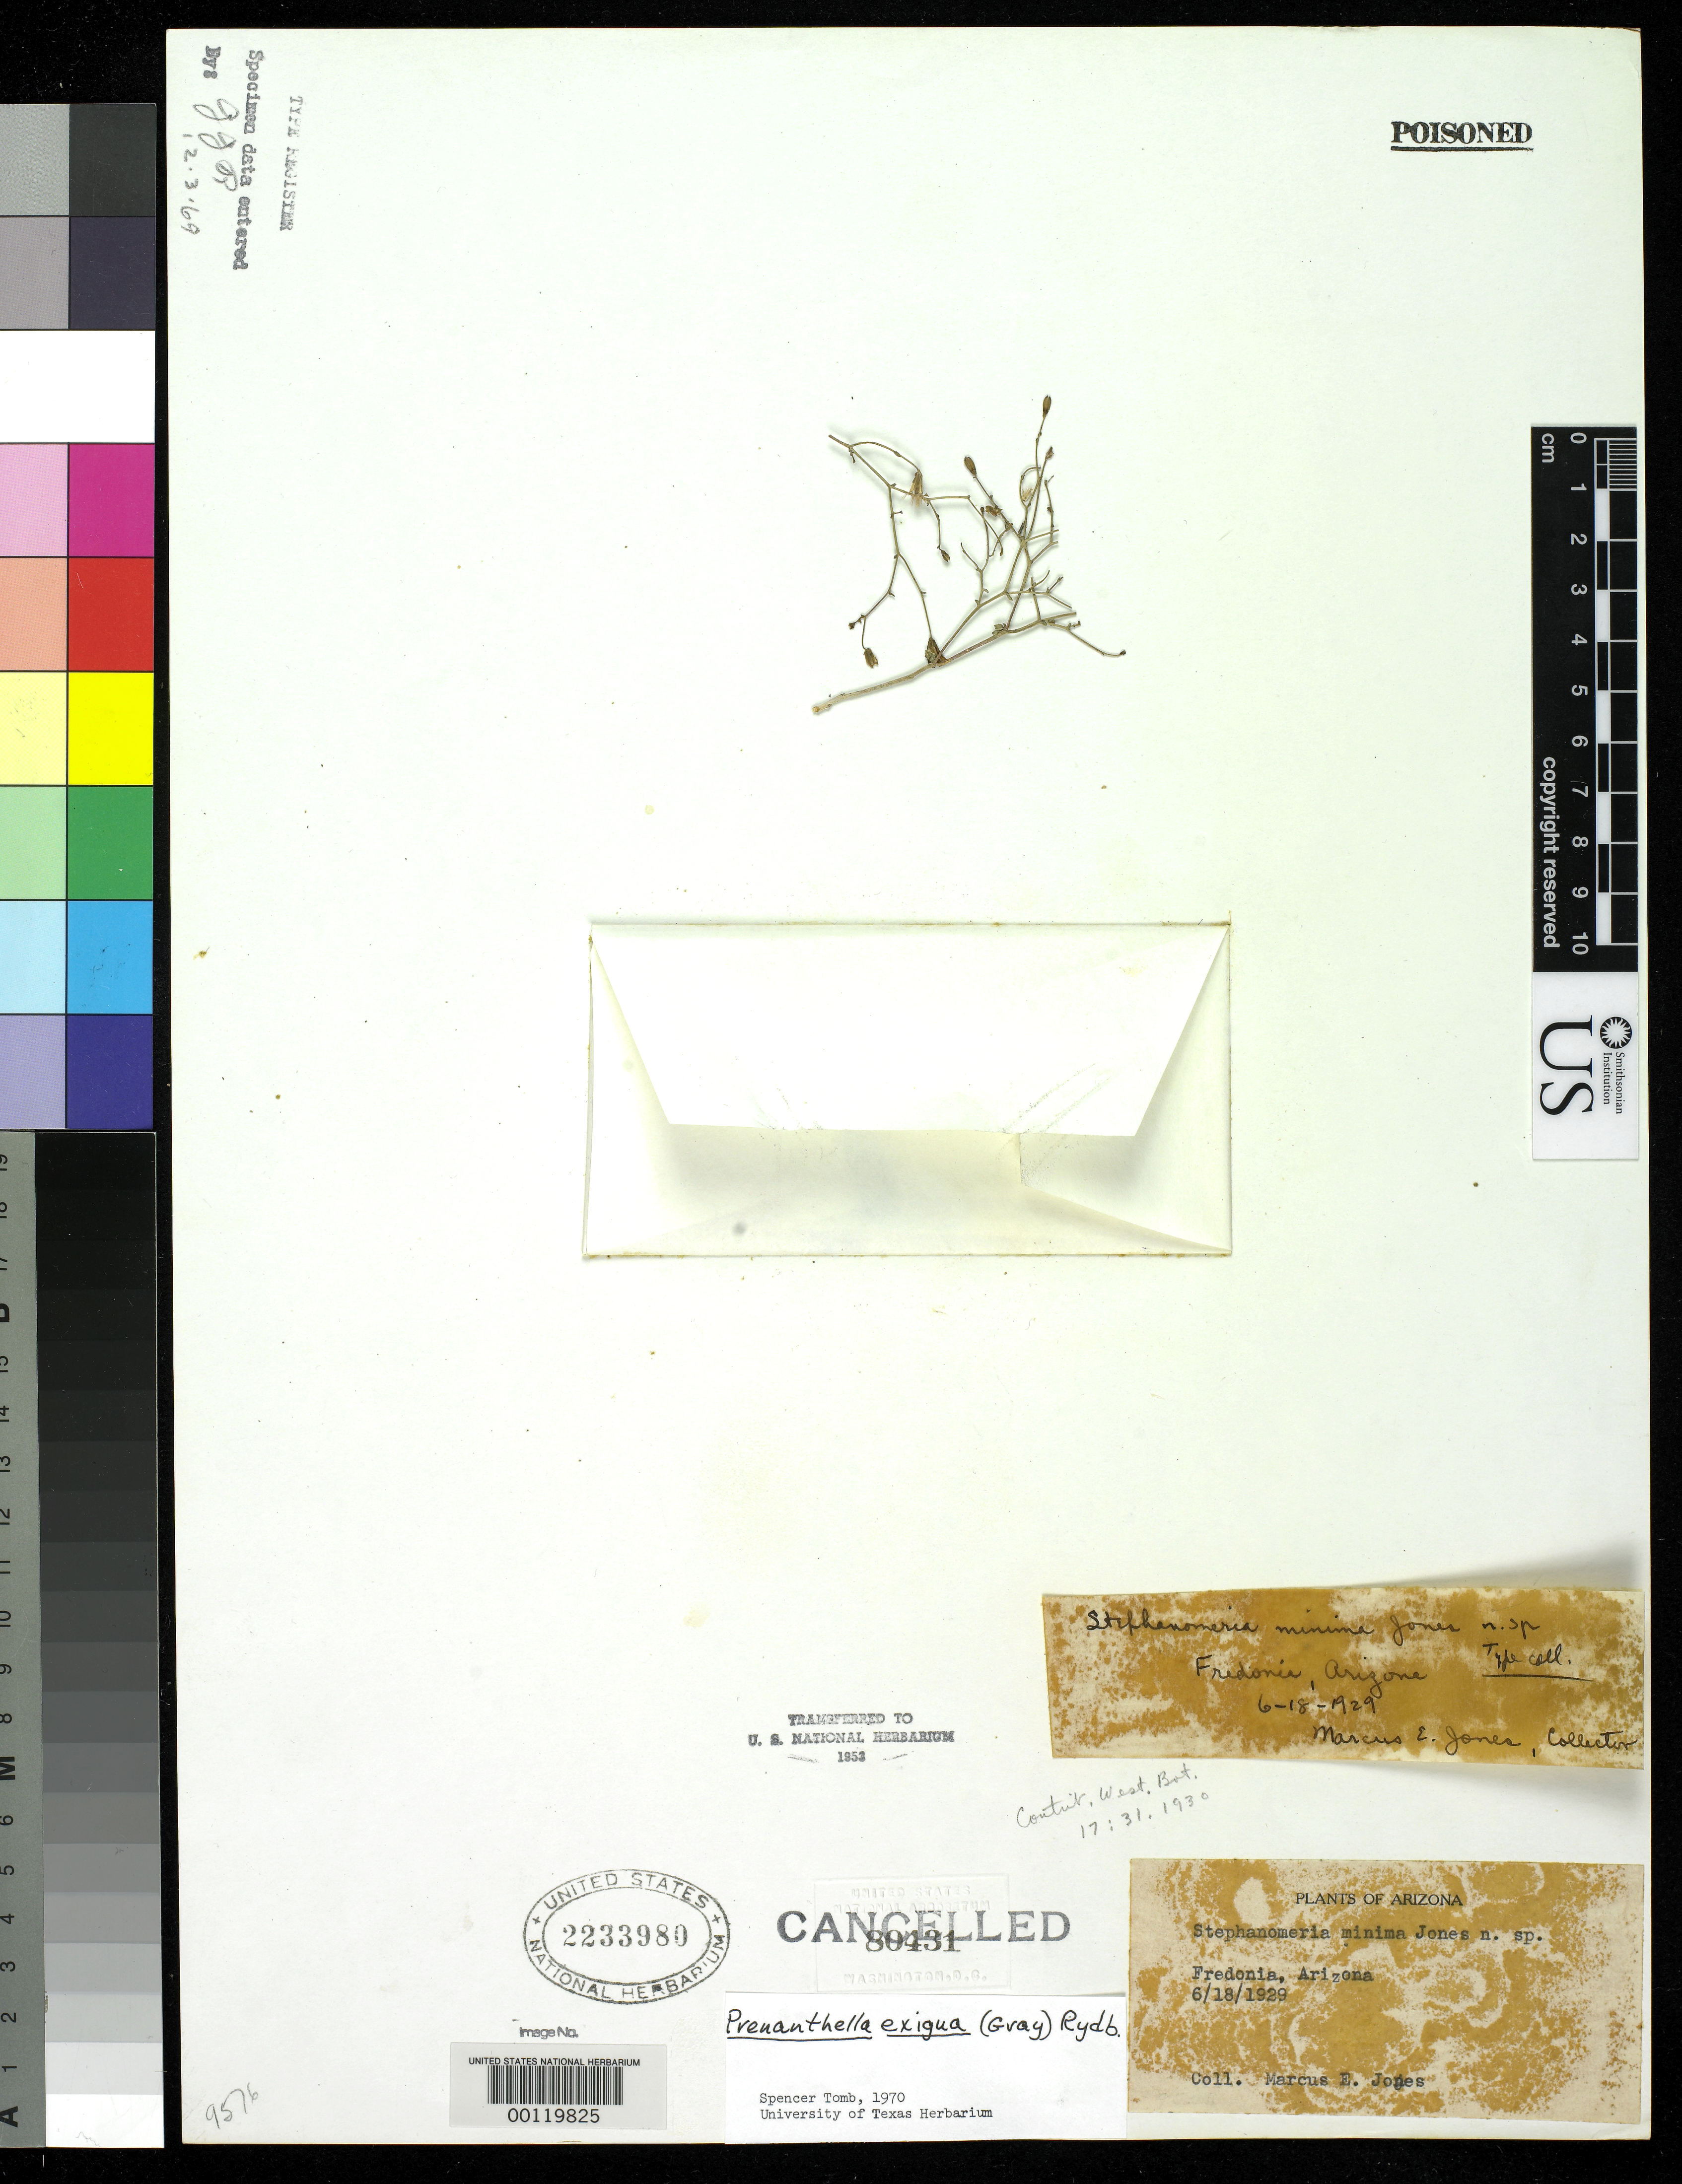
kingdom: Plantae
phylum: Tracheophyta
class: Magnoliopsida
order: Asterales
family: Asteraceae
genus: Stephanomeria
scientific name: Stephanomeria minima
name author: M.E. Jones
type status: Isotype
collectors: M. E. Jones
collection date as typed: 18 Jun 1929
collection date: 1929-06-18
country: United States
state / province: Arizona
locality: Fredonia.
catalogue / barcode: US 2233980